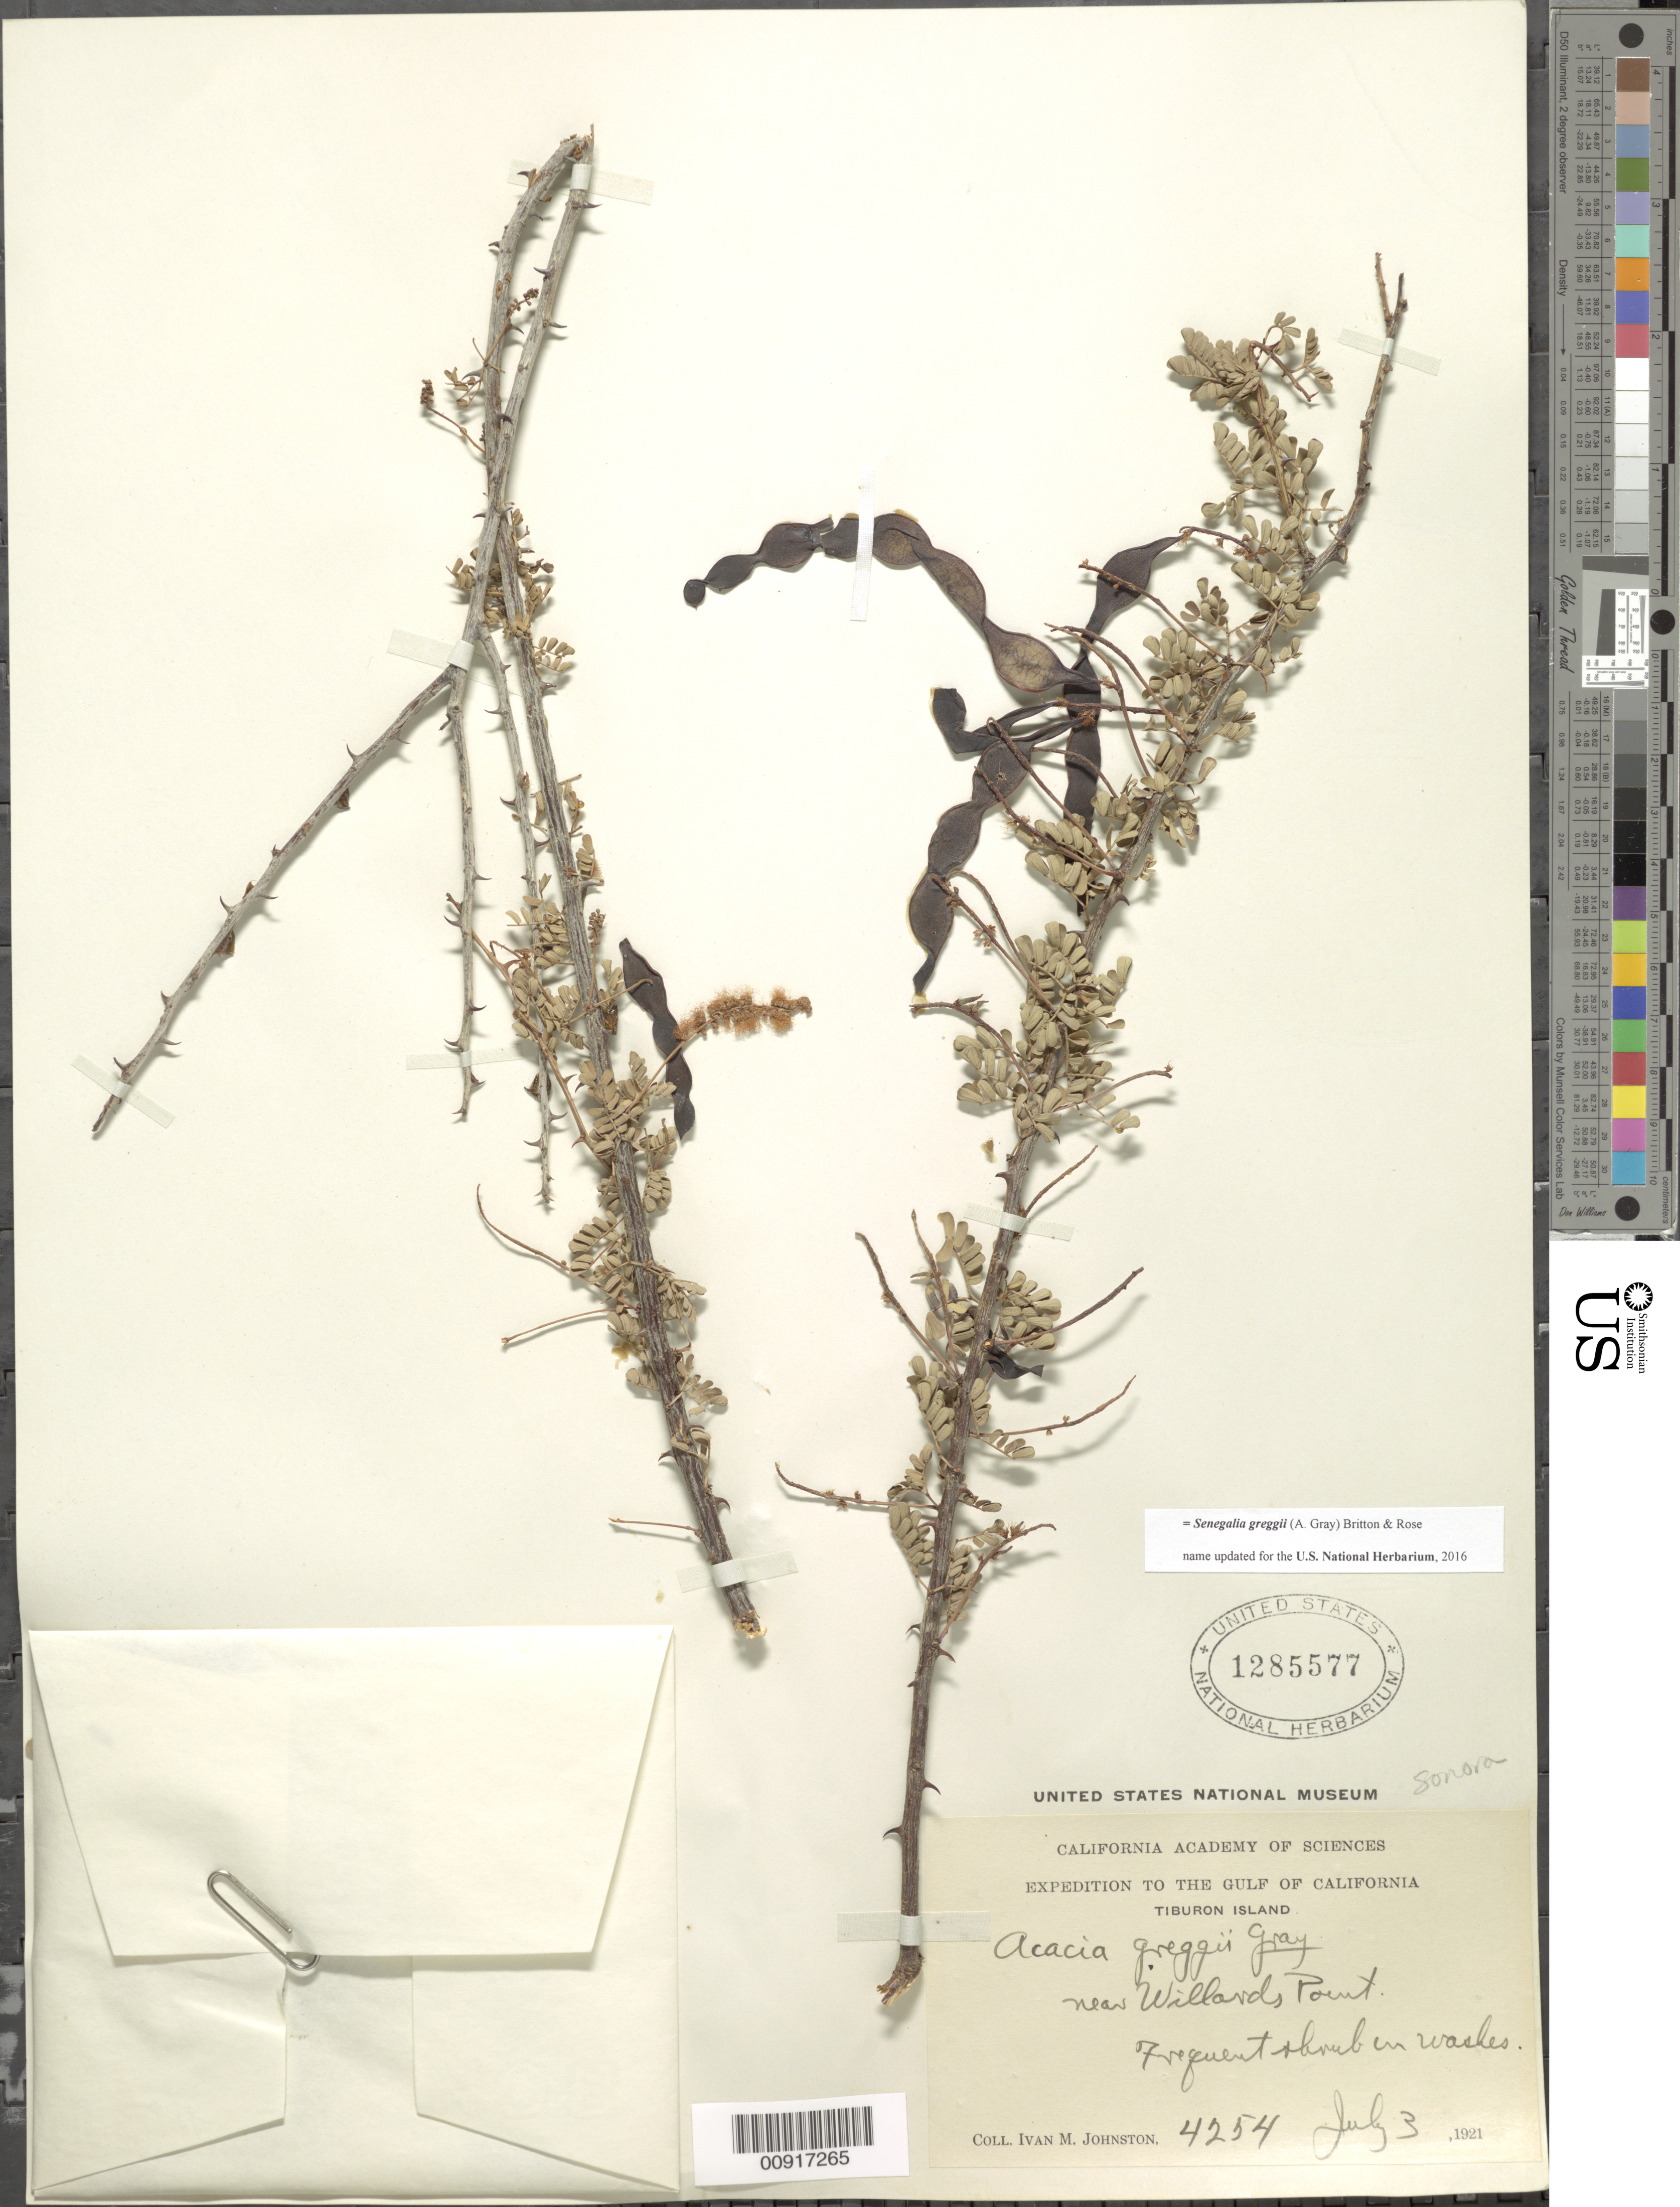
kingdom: Plantae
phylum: Tracheophyta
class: Magnoliopsida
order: Fabales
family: Fabaceae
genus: Senegalia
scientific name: Senegalia greggii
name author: (A. Gray) Britton & Rose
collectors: I.M. Johnston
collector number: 4254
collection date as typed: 03 Jul 1921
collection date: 1921-07-03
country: Mexico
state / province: Sonora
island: Tiburon I.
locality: Tiburon Island. Near Willards Point.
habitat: Frequent shrub in washes.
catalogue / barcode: US 1285577